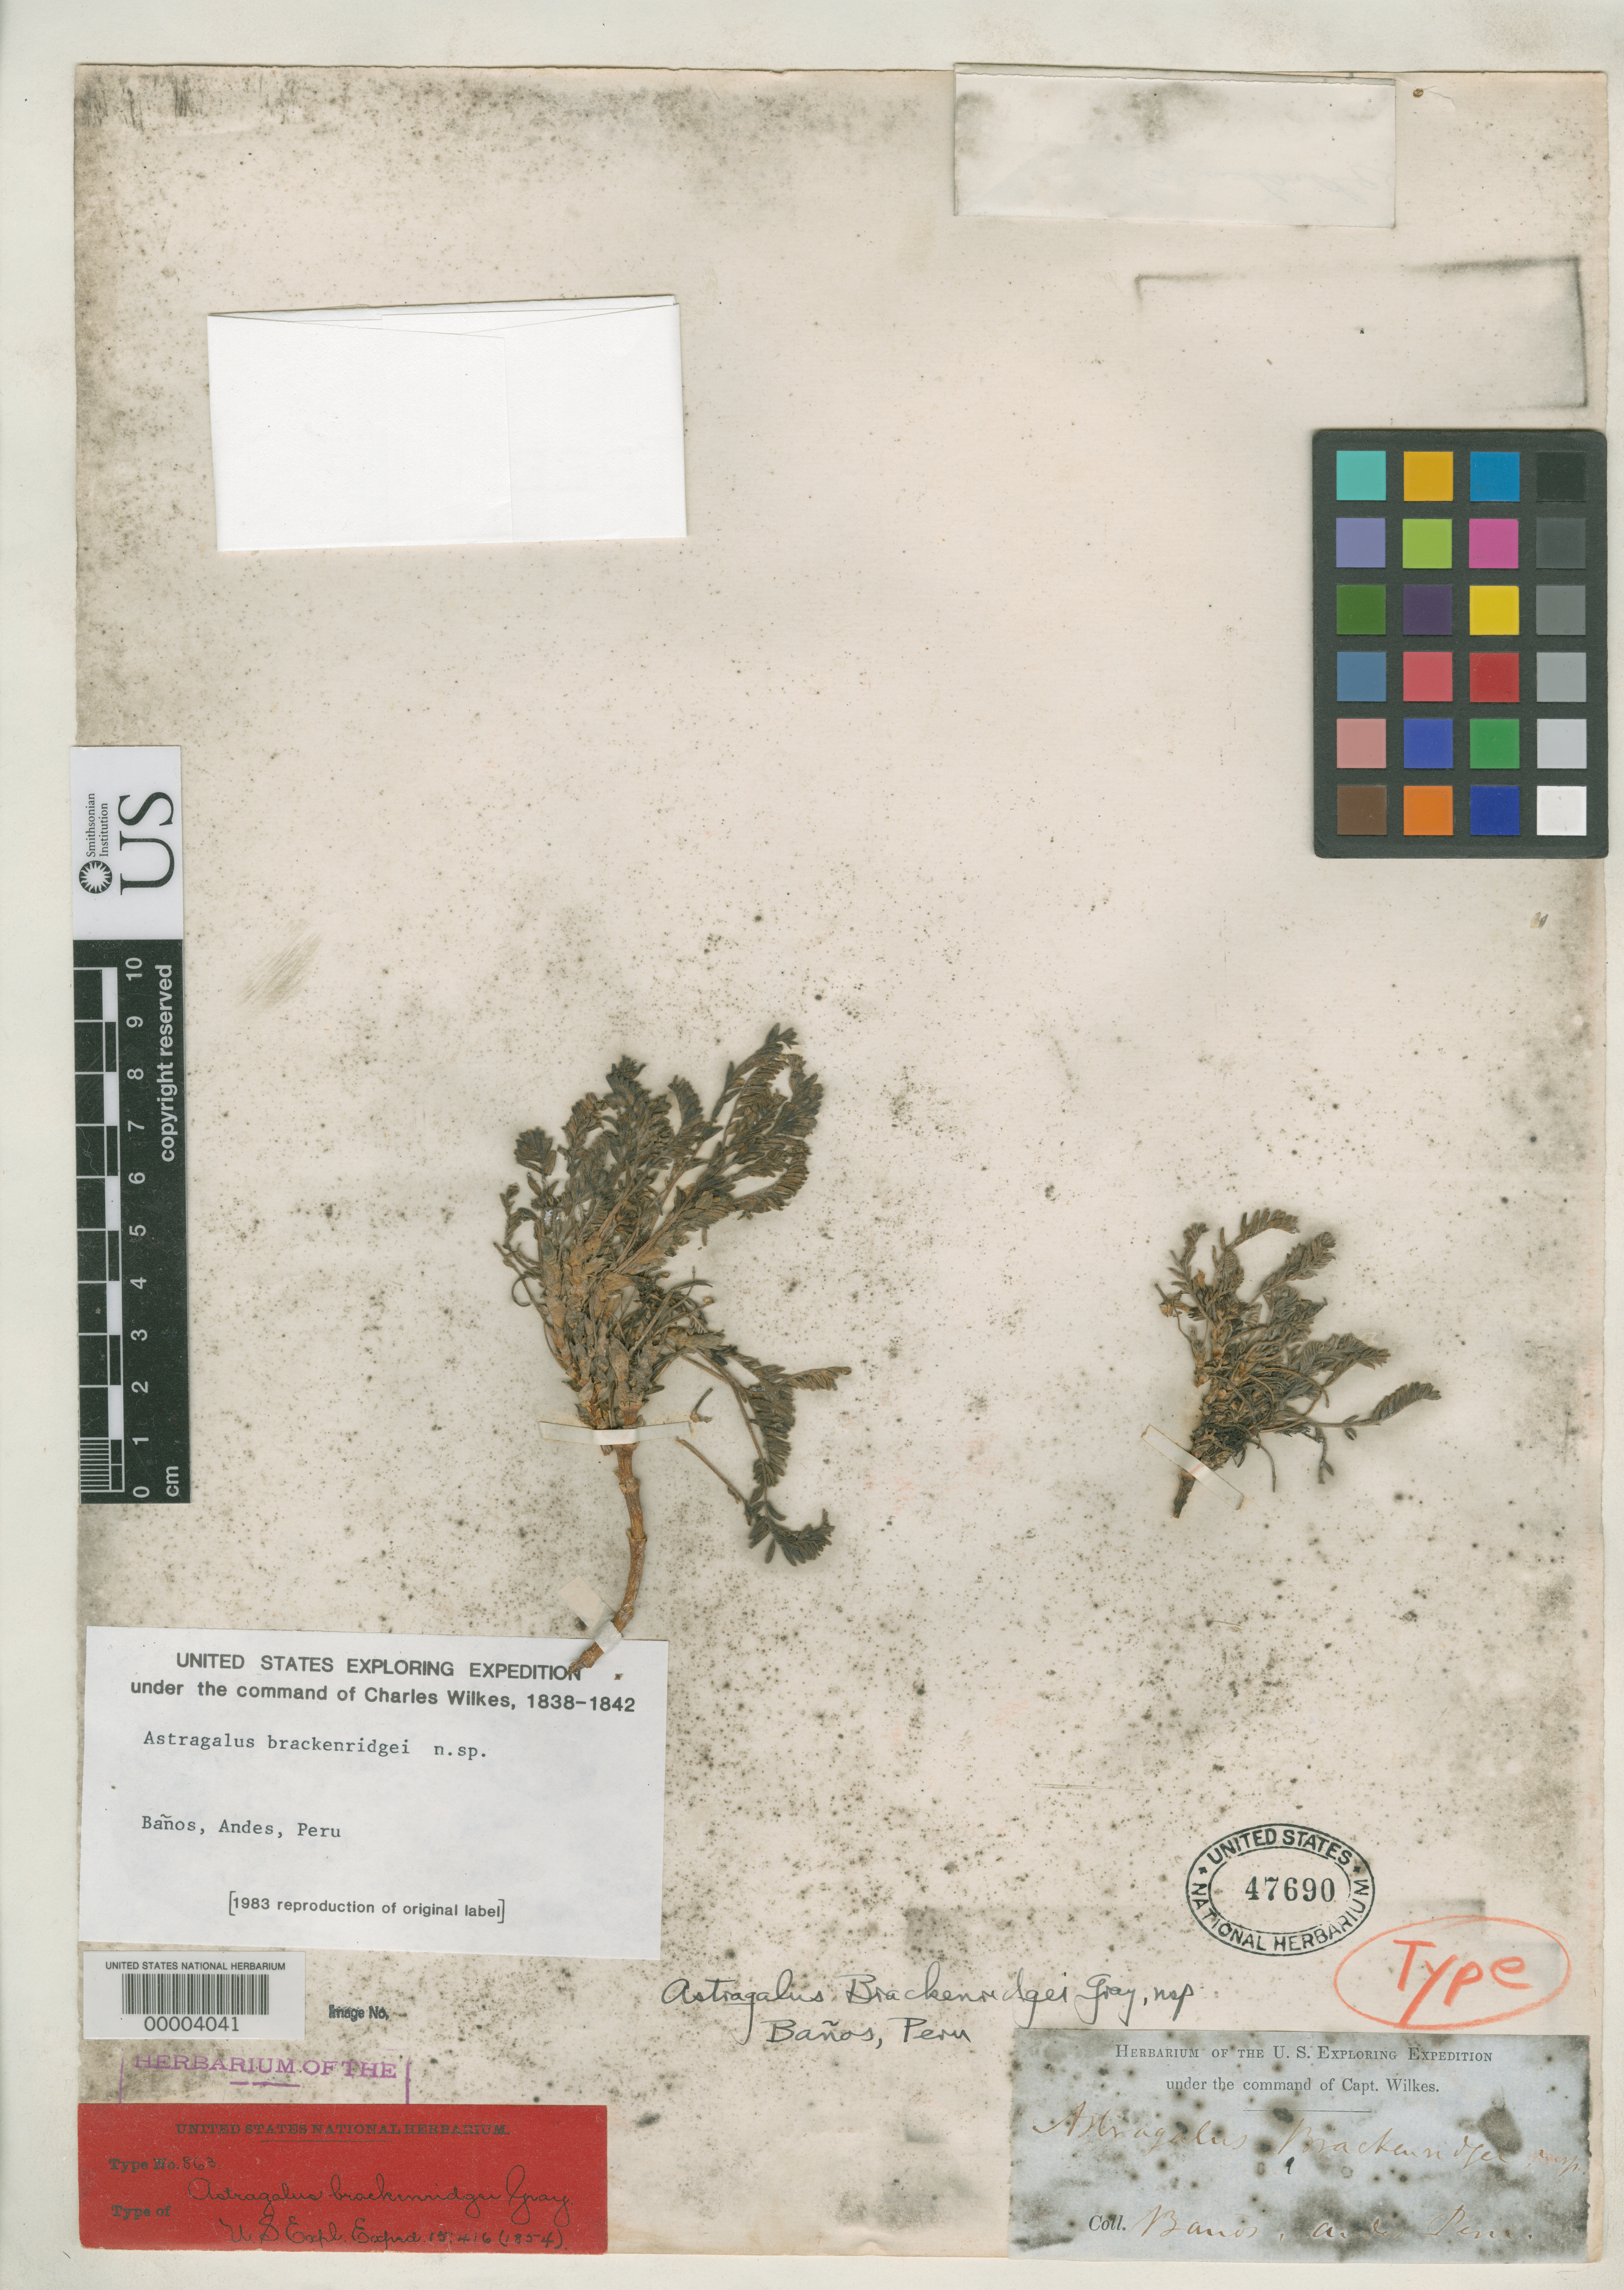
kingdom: Plantae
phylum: Tracheophyta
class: Magnoliopsida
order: Fabales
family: Fabaceae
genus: Astragalus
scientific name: Astragalus brackenridgei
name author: A. Gray in Wilkes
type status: Holotype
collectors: Wilkes Explor. Exped.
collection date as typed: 1838 to -- --- 1842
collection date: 1838/1842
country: Peru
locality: Andes Mountains, Baños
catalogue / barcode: US 47690